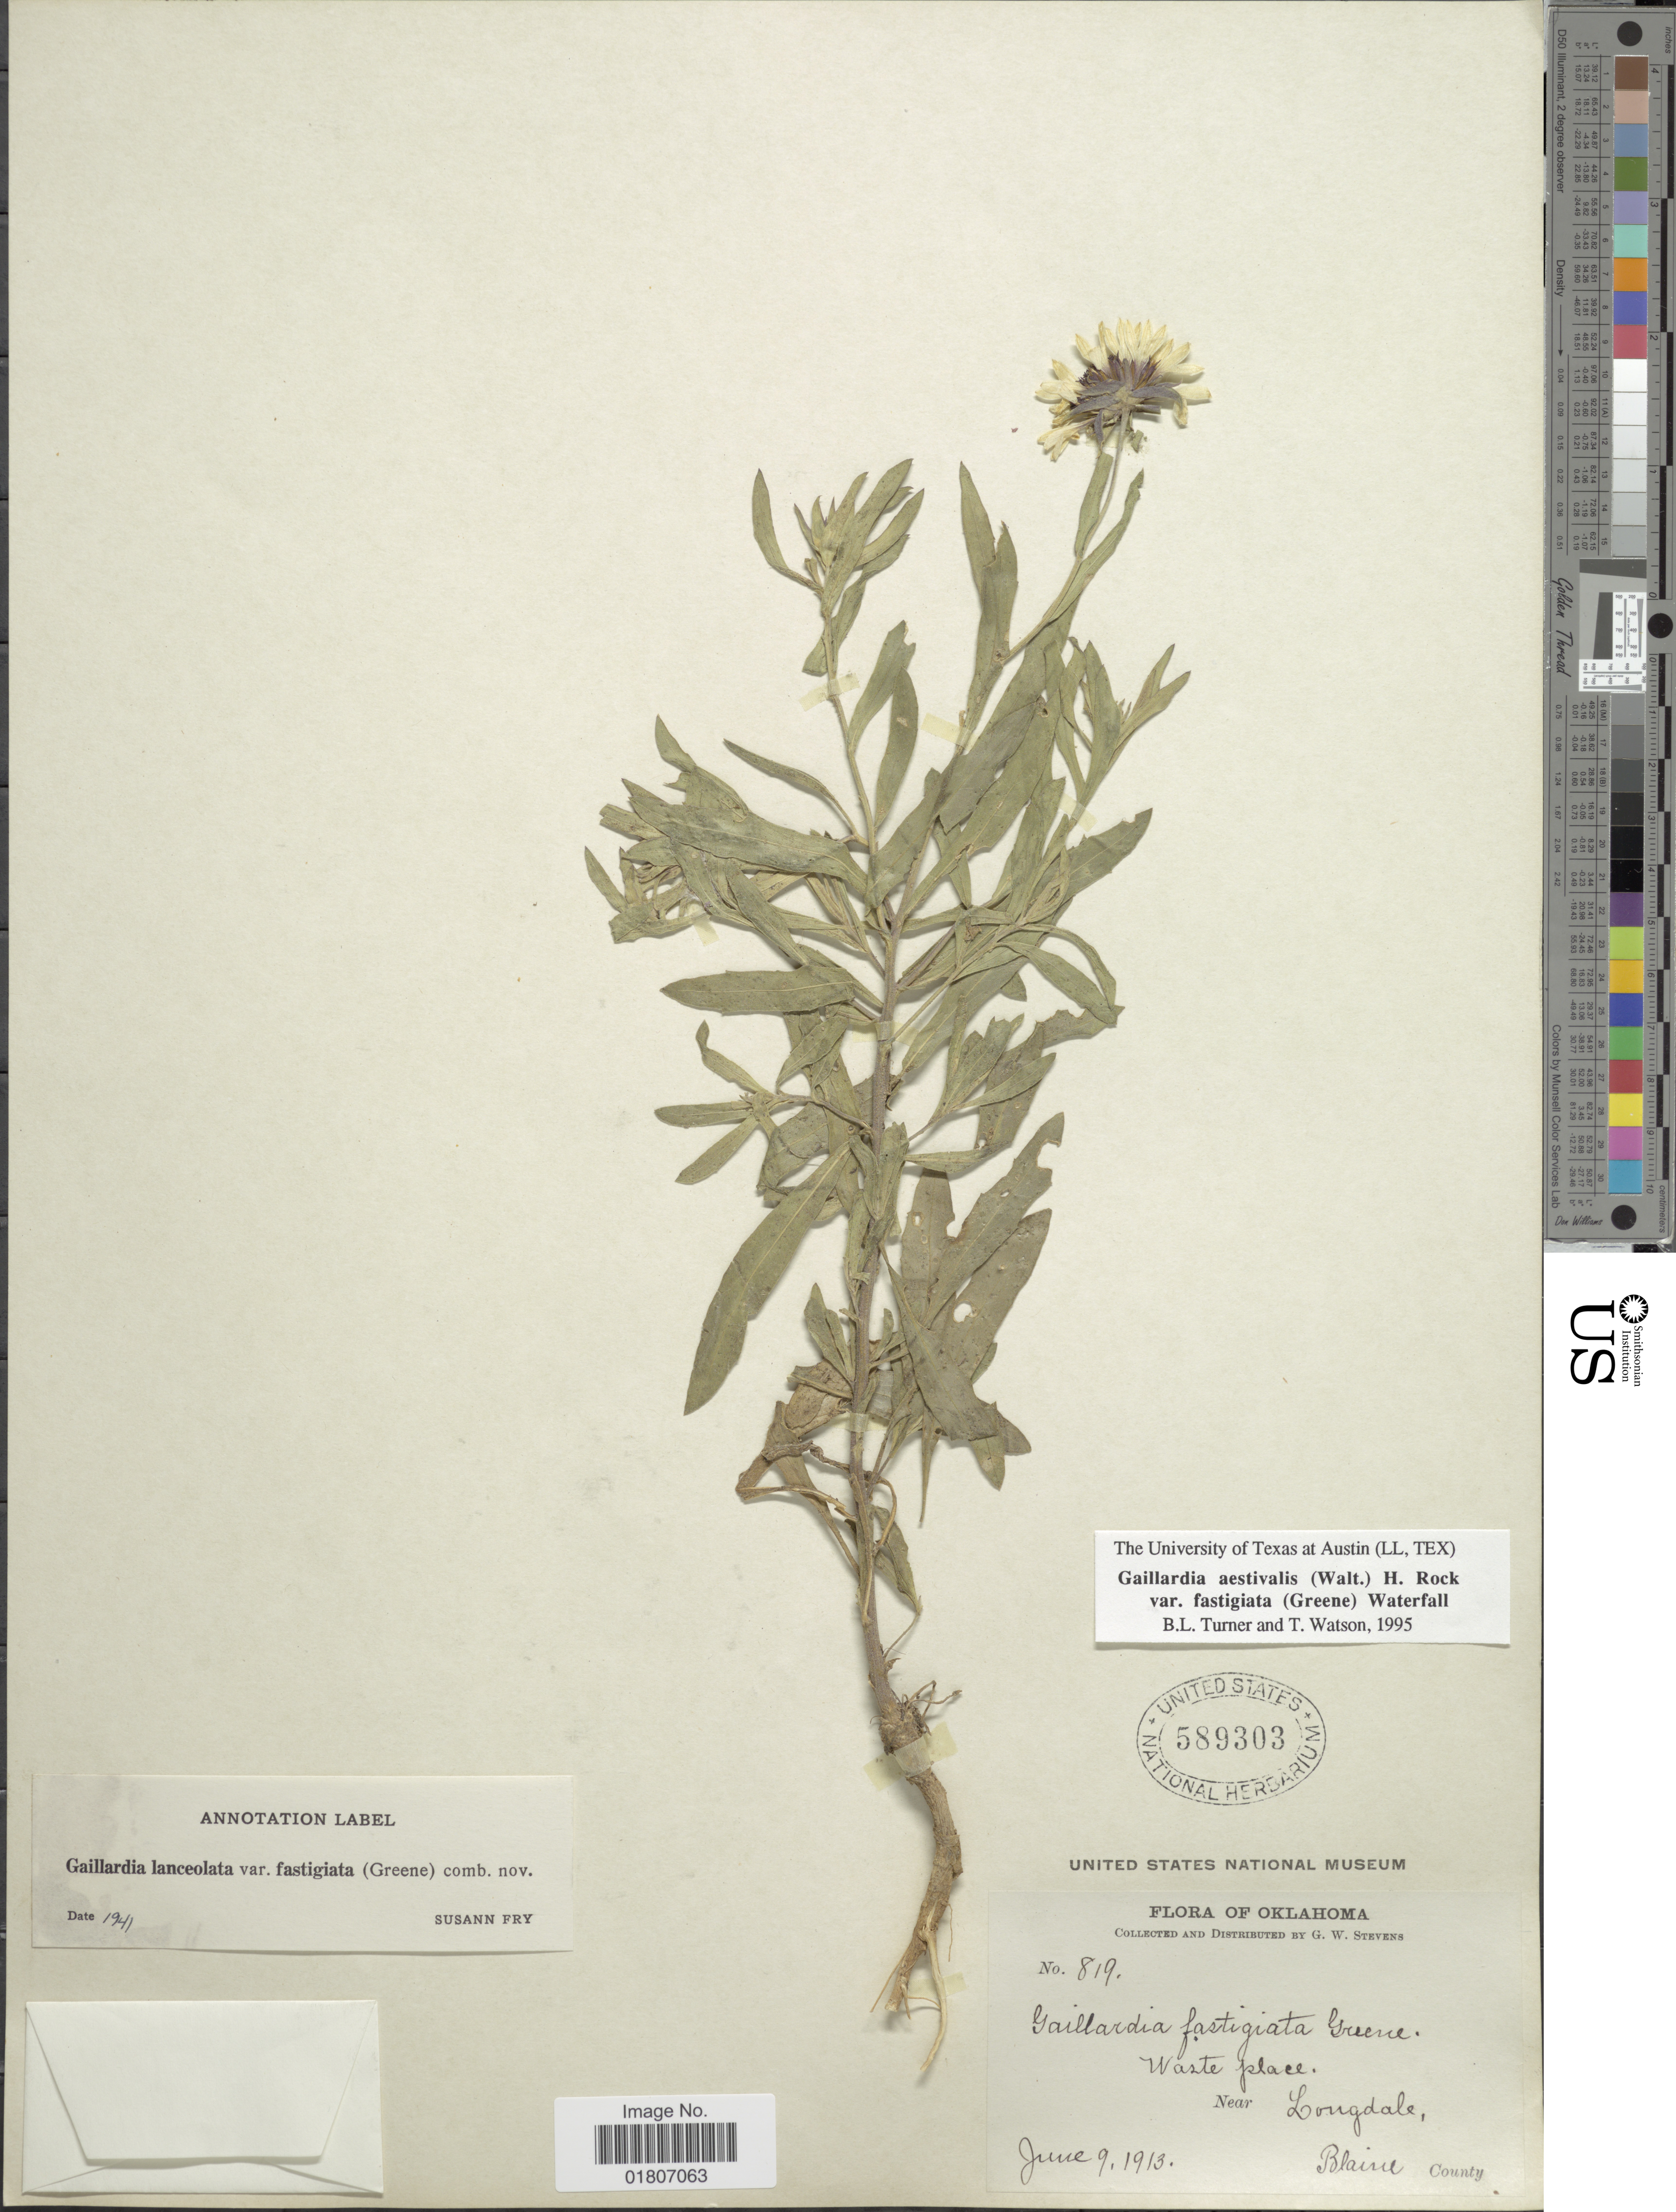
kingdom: Plantae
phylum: Tracheophyta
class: Magnoliopsida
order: Asterales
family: Asteraceae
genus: Gaillardia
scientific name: Gaillardia aestivalis var. fastigiata (indet)?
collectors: G. W. Stevens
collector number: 819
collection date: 1913-06-09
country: United States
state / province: Oklahoma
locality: Near Lougdale, Blaine County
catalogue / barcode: US 589303